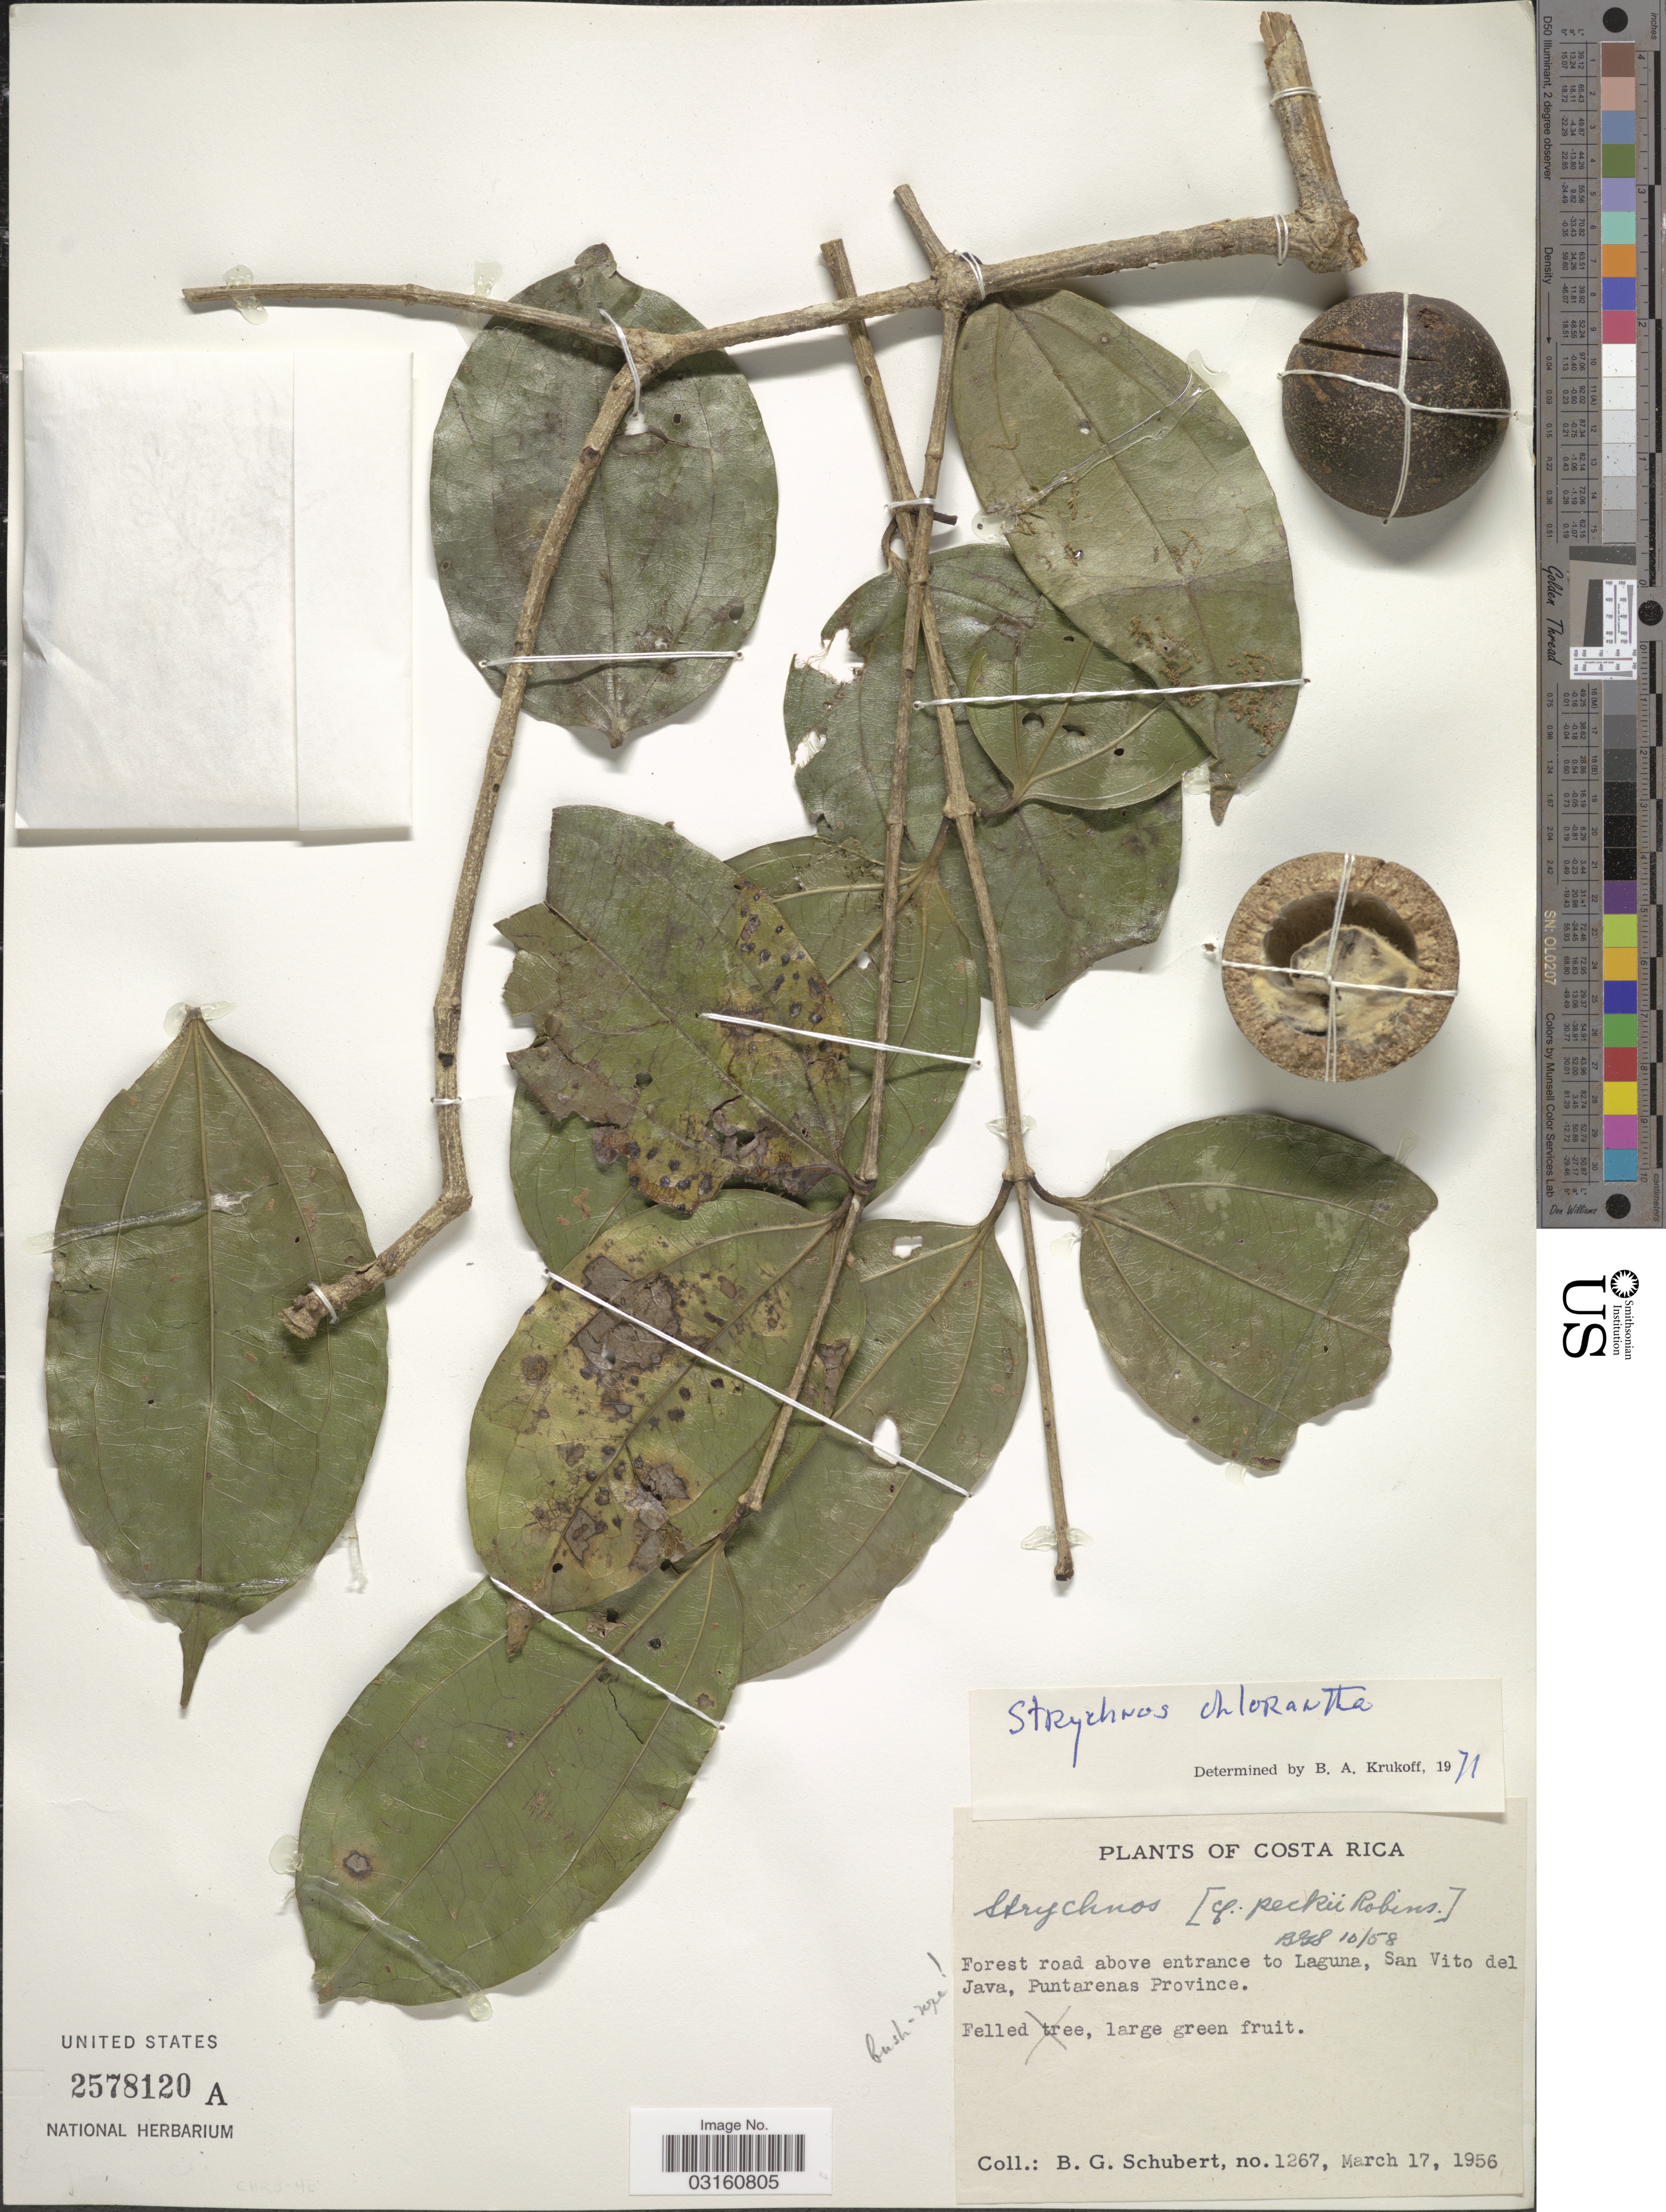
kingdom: Plantae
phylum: Tracheophyta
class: Magnoliopsida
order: Gentianales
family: Loganiaceae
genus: Strychnos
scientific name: Strychnos chlorantha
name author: Progel in Mart.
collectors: B. Schubert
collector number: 1267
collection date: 1956-03-17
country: Costa Rica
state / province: Puntarenas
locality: Forest road above entrance to Laguna, San Vito del Java, Puntarenas Province.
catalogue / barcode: US 2578120A